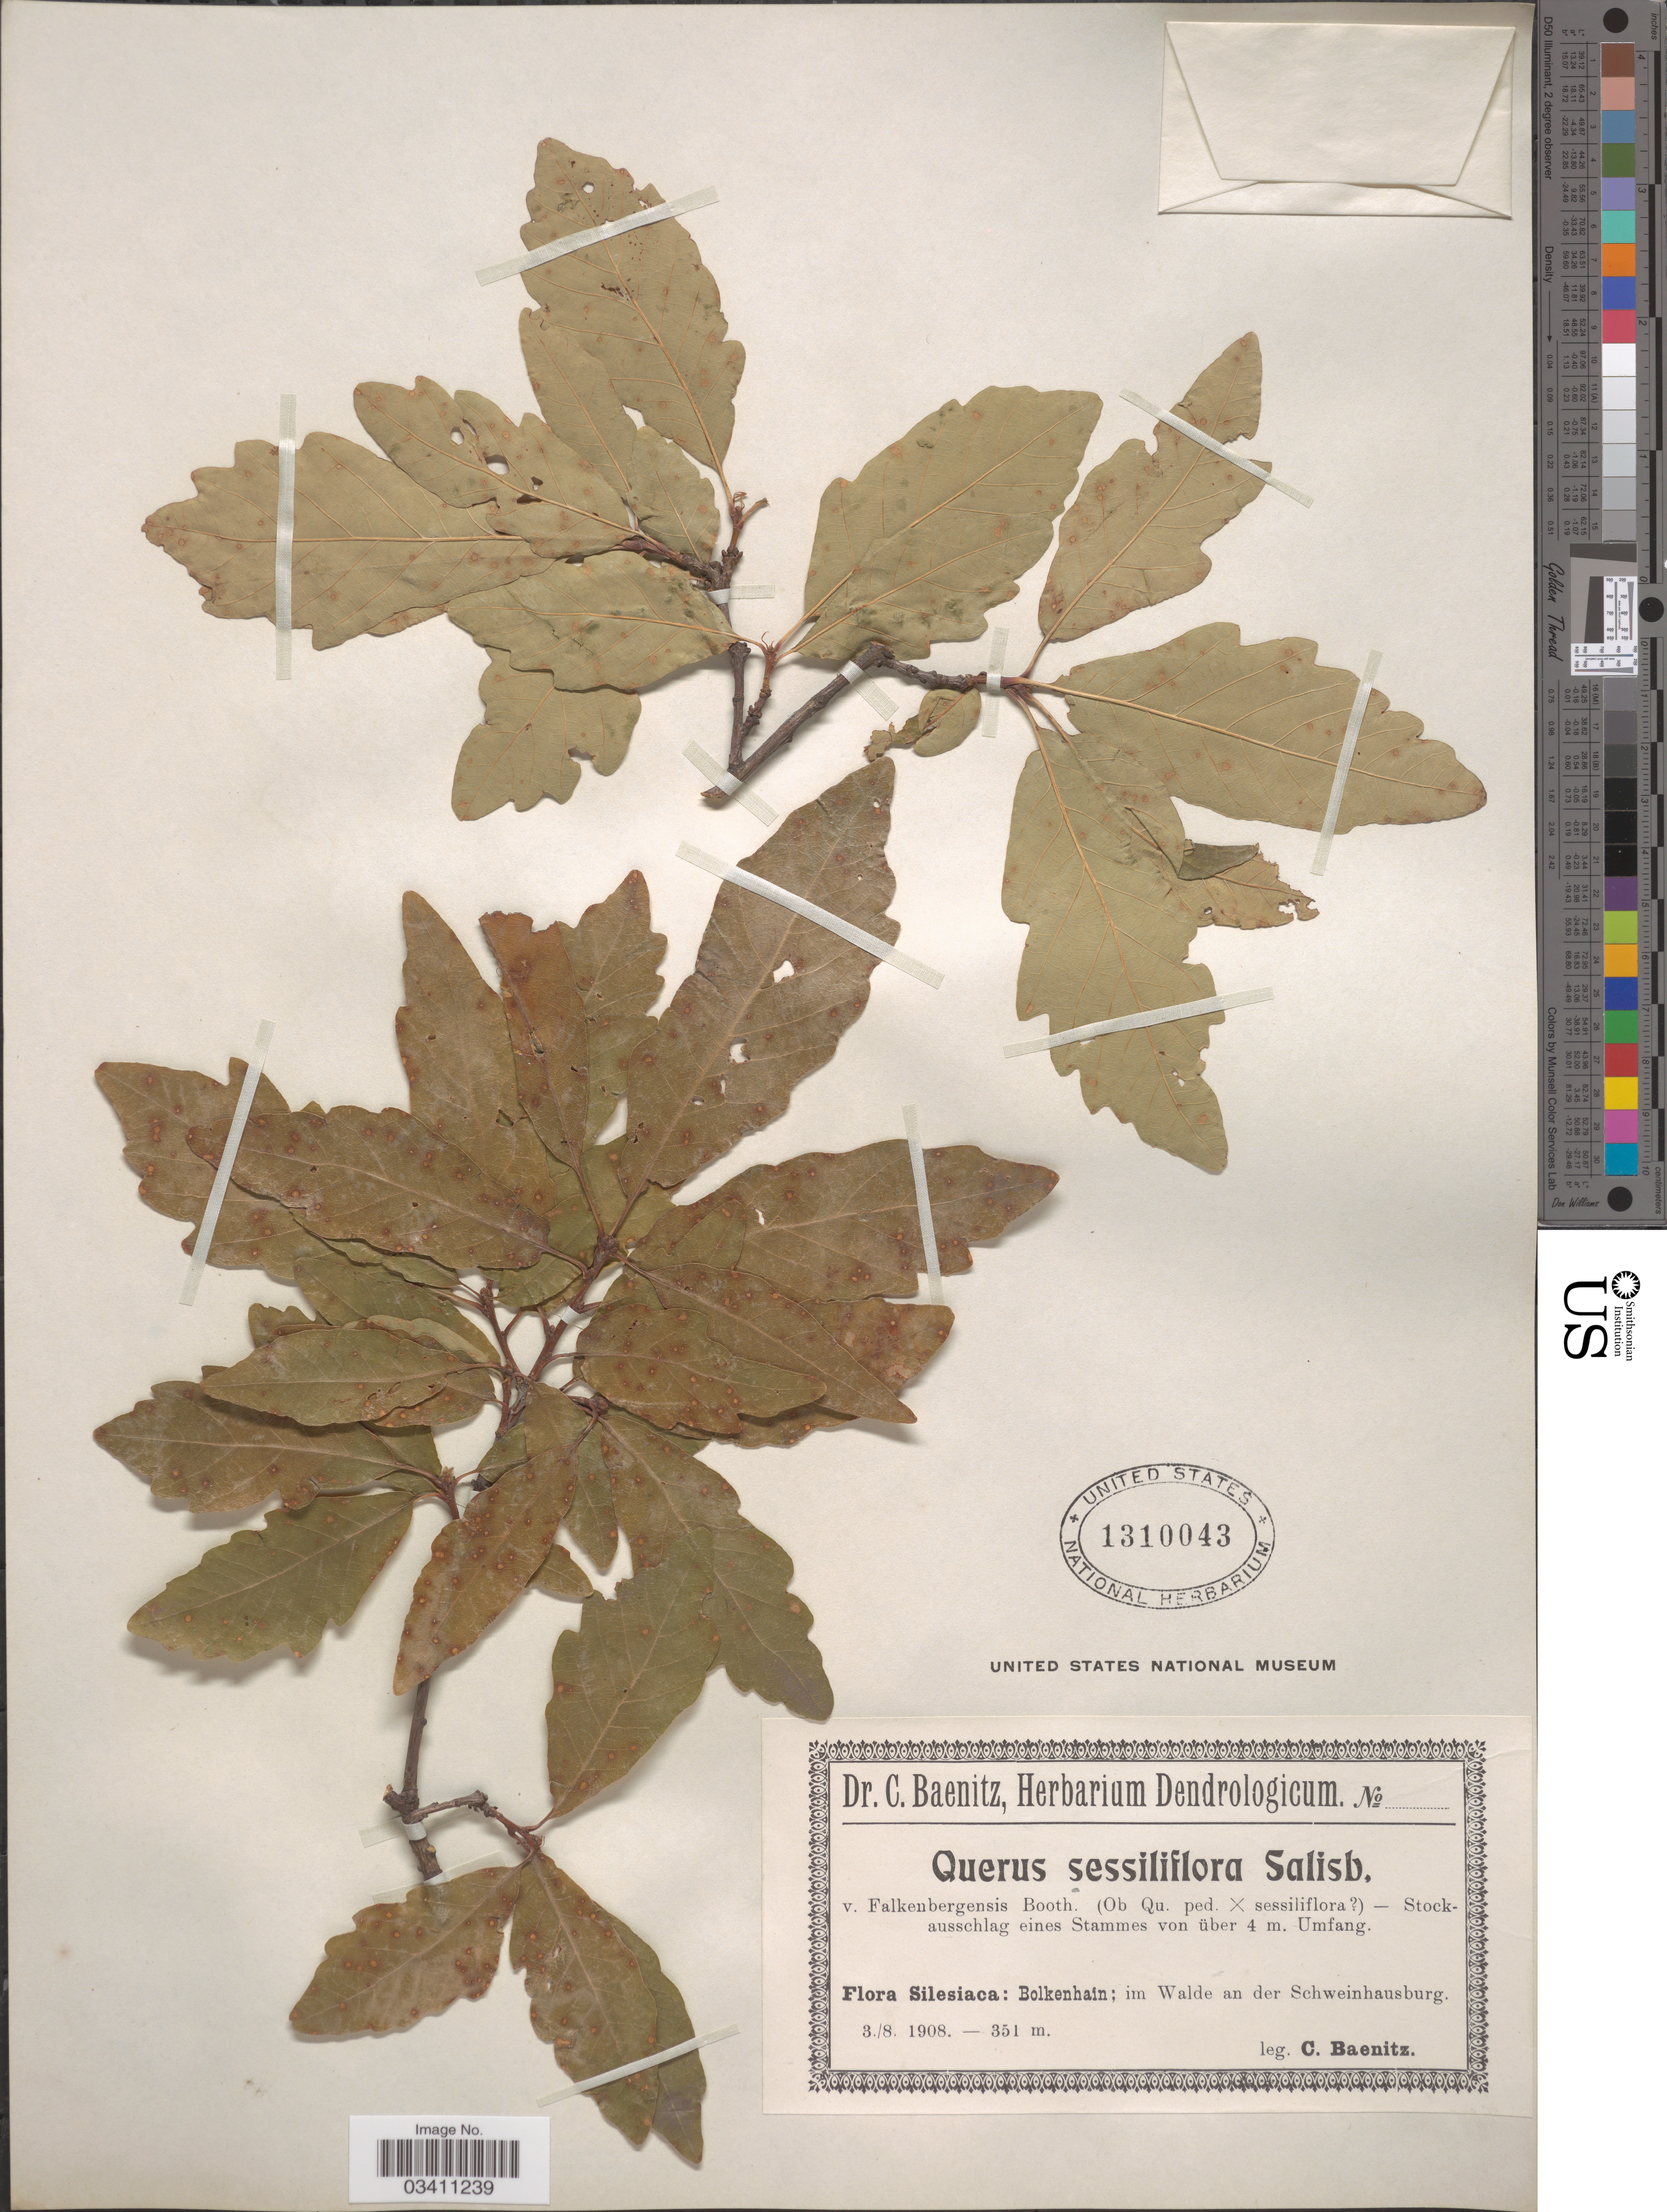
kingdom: Plantae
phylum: Tracheophyta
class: Magnoliopsida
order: Fagales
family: Fagaceae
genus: Quercus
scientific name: Quercus sessiliflora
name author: Salisb.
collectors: C. G. Baenitz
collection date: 1908-08-03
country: Poland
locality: Silesiaca: Bolkenhain; im Walde an der Schweinhausburg.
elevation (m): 351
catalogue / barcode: US 1310043